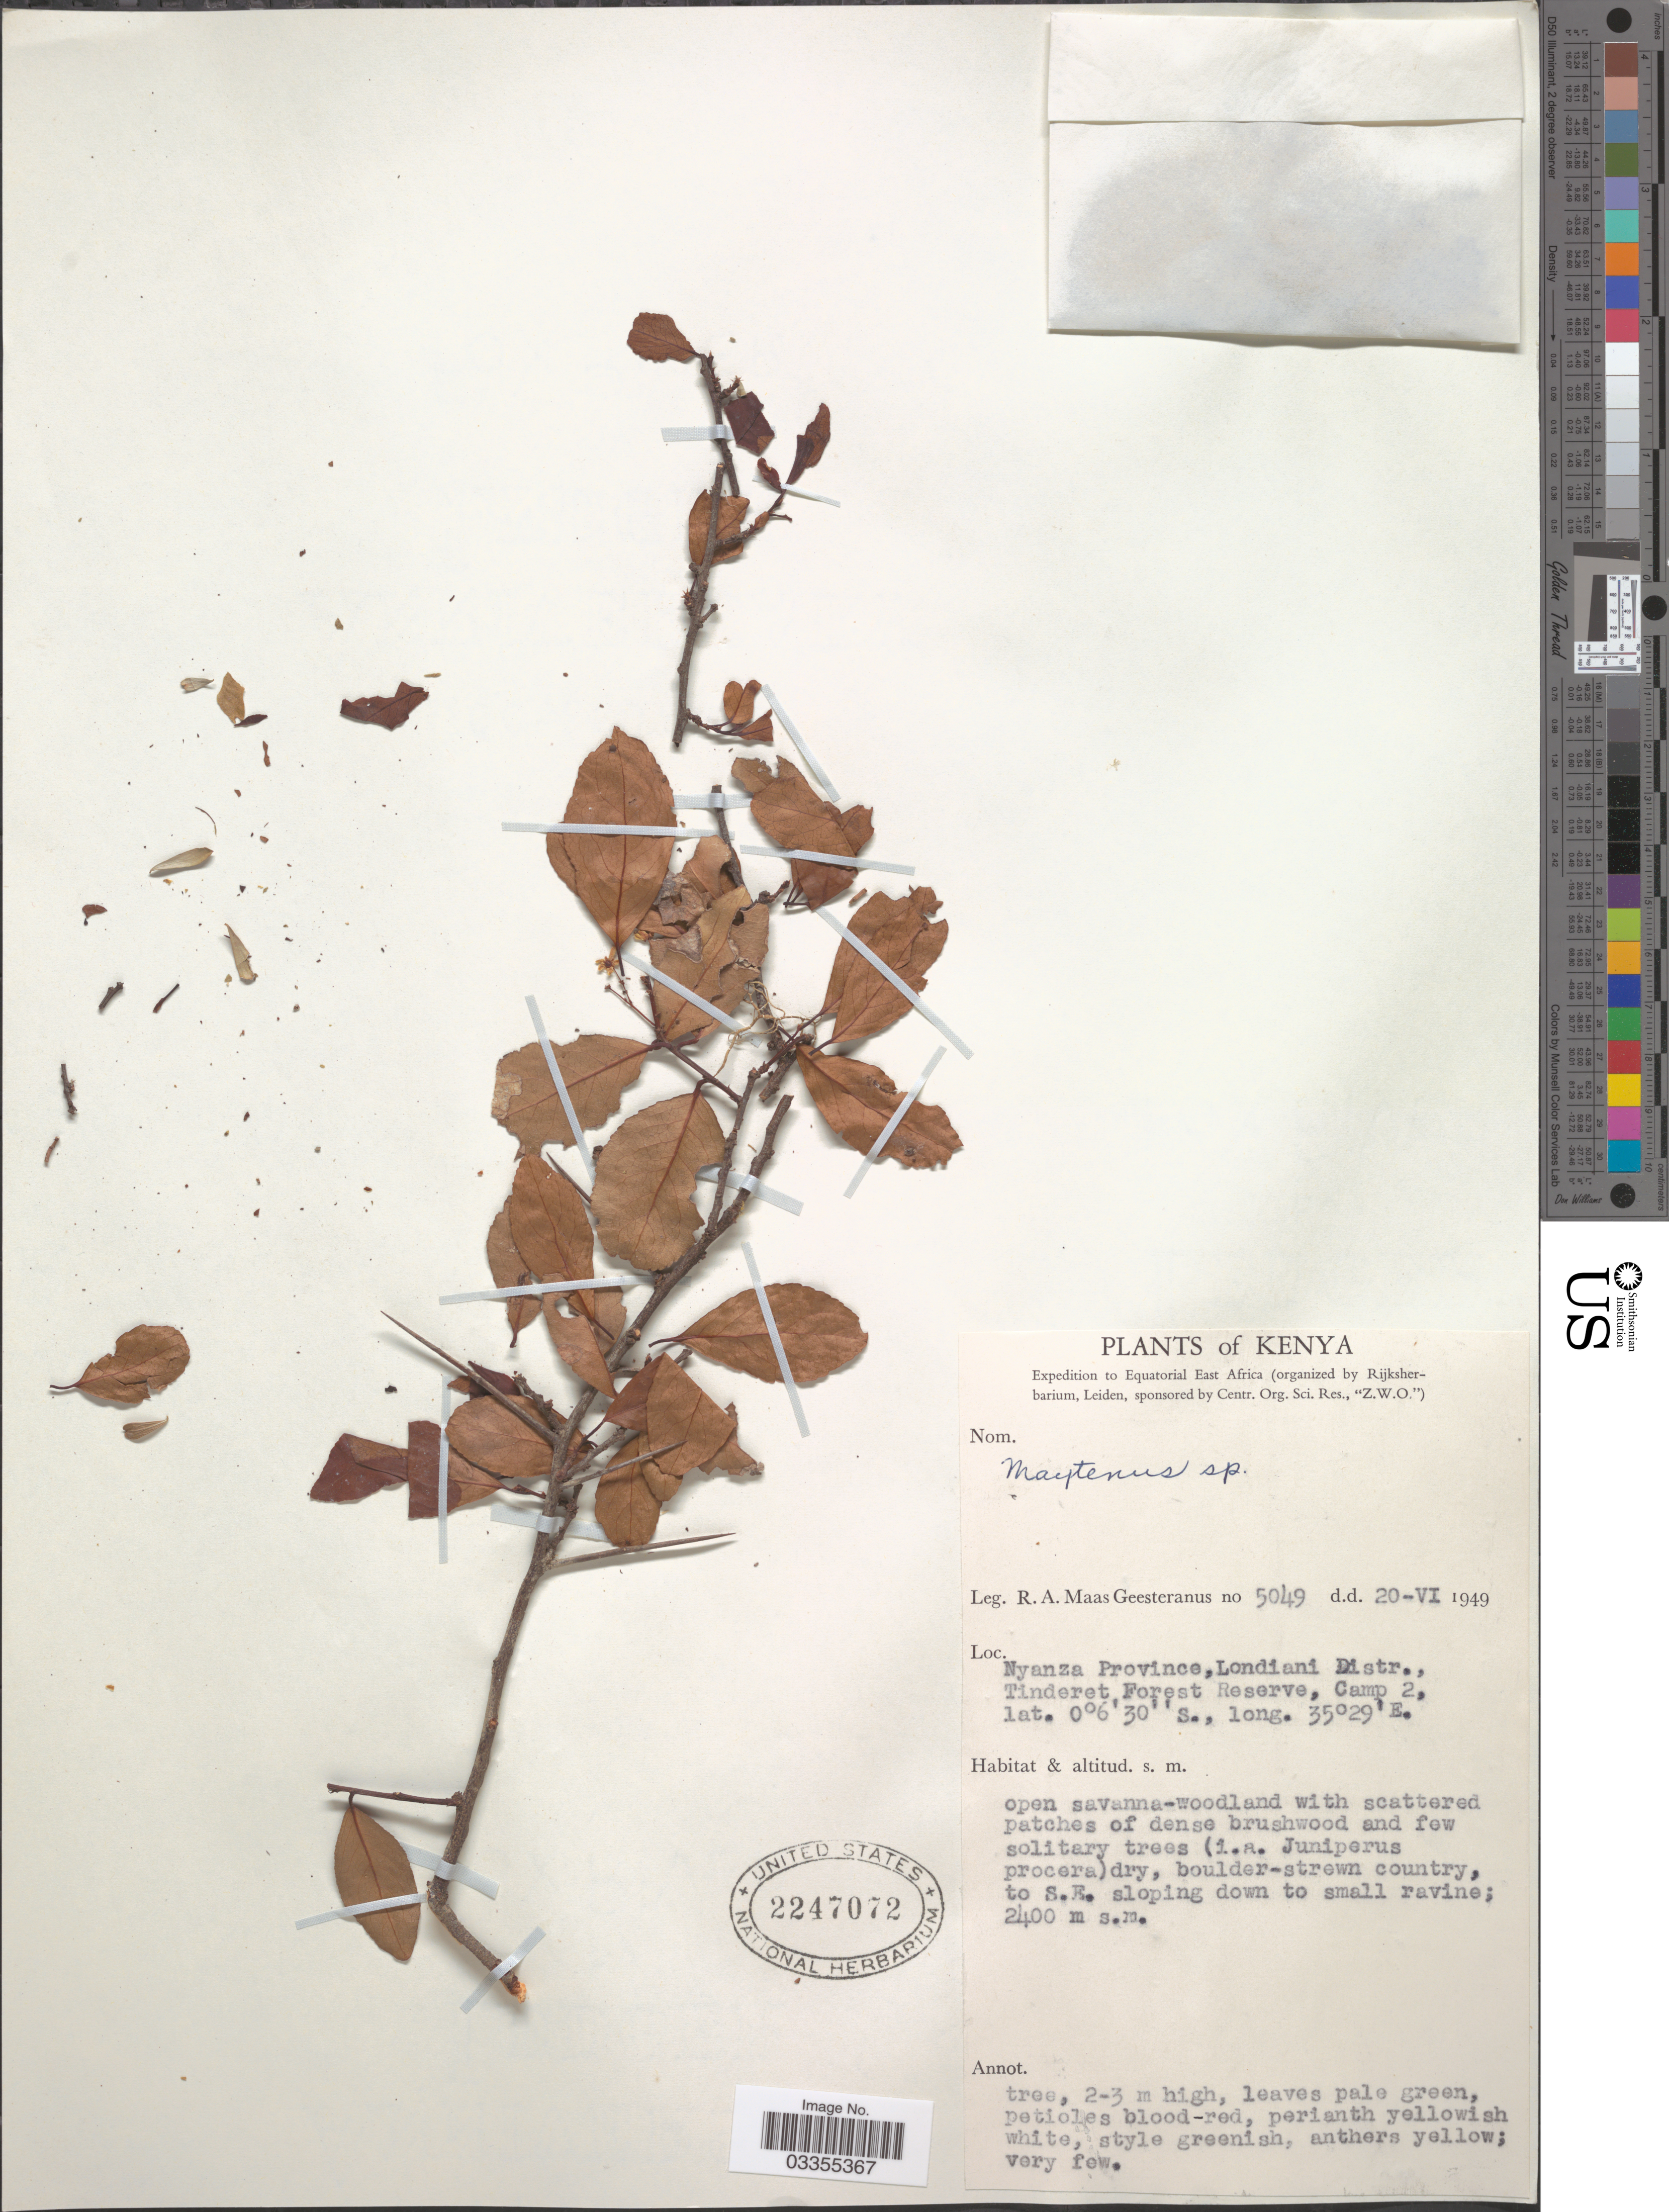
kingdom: Plantae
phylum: Tracheophyta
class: Magnoliopsida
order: Celastrales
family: Celastraceae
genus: Maytenus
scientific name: Maytenus sp.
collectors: R. A. Maas Geesteranus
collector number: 5049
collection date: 1949-06-20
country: Kenya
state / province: Kericho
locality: Londiani Distr., Tinderet Forest Reserve, Camp 2.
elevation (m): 2400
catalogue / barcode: US 2247072